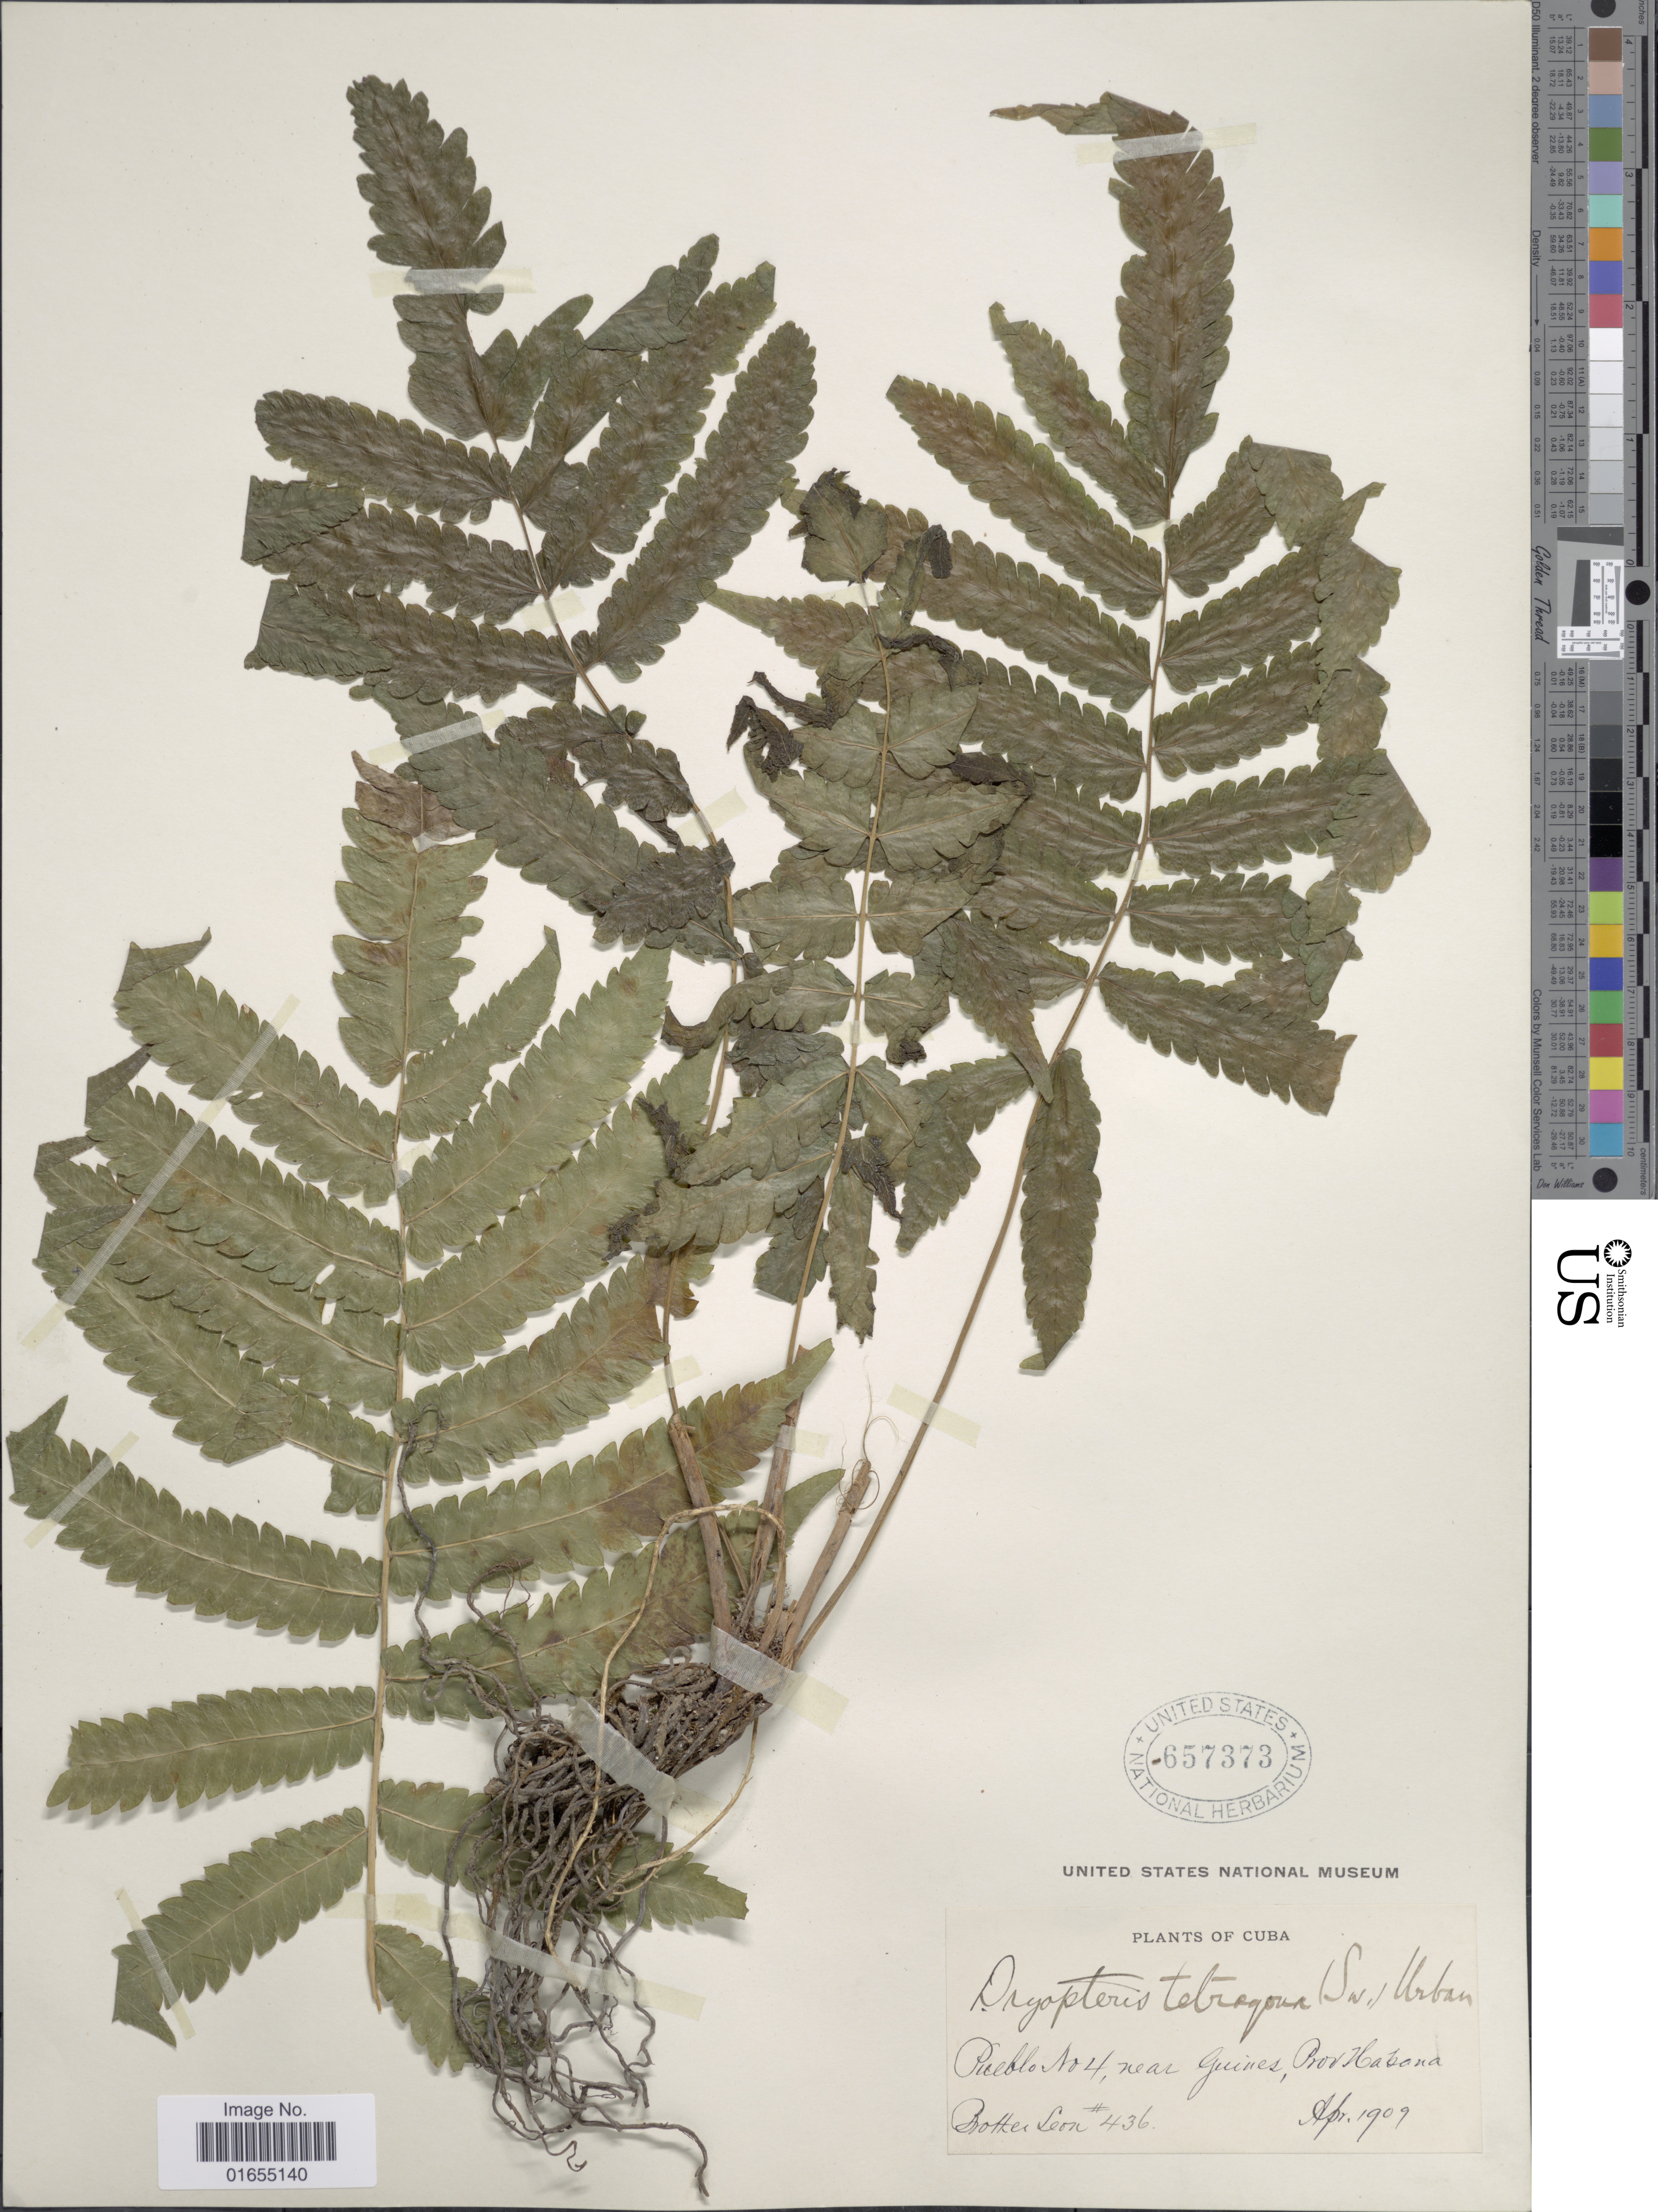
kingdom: Plantae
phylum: Tracheophyta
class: Polypodiopsida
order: Polypodiales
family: Thelypteridaceae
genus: Goniopteris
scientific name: Goniopteris subtetragona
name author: (Link) Vareschi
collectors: Bro. León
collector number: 436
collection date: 1909-04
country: Cuba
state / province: La Habana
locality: Pueblo no.4, Near Guines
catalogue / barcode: US 657373